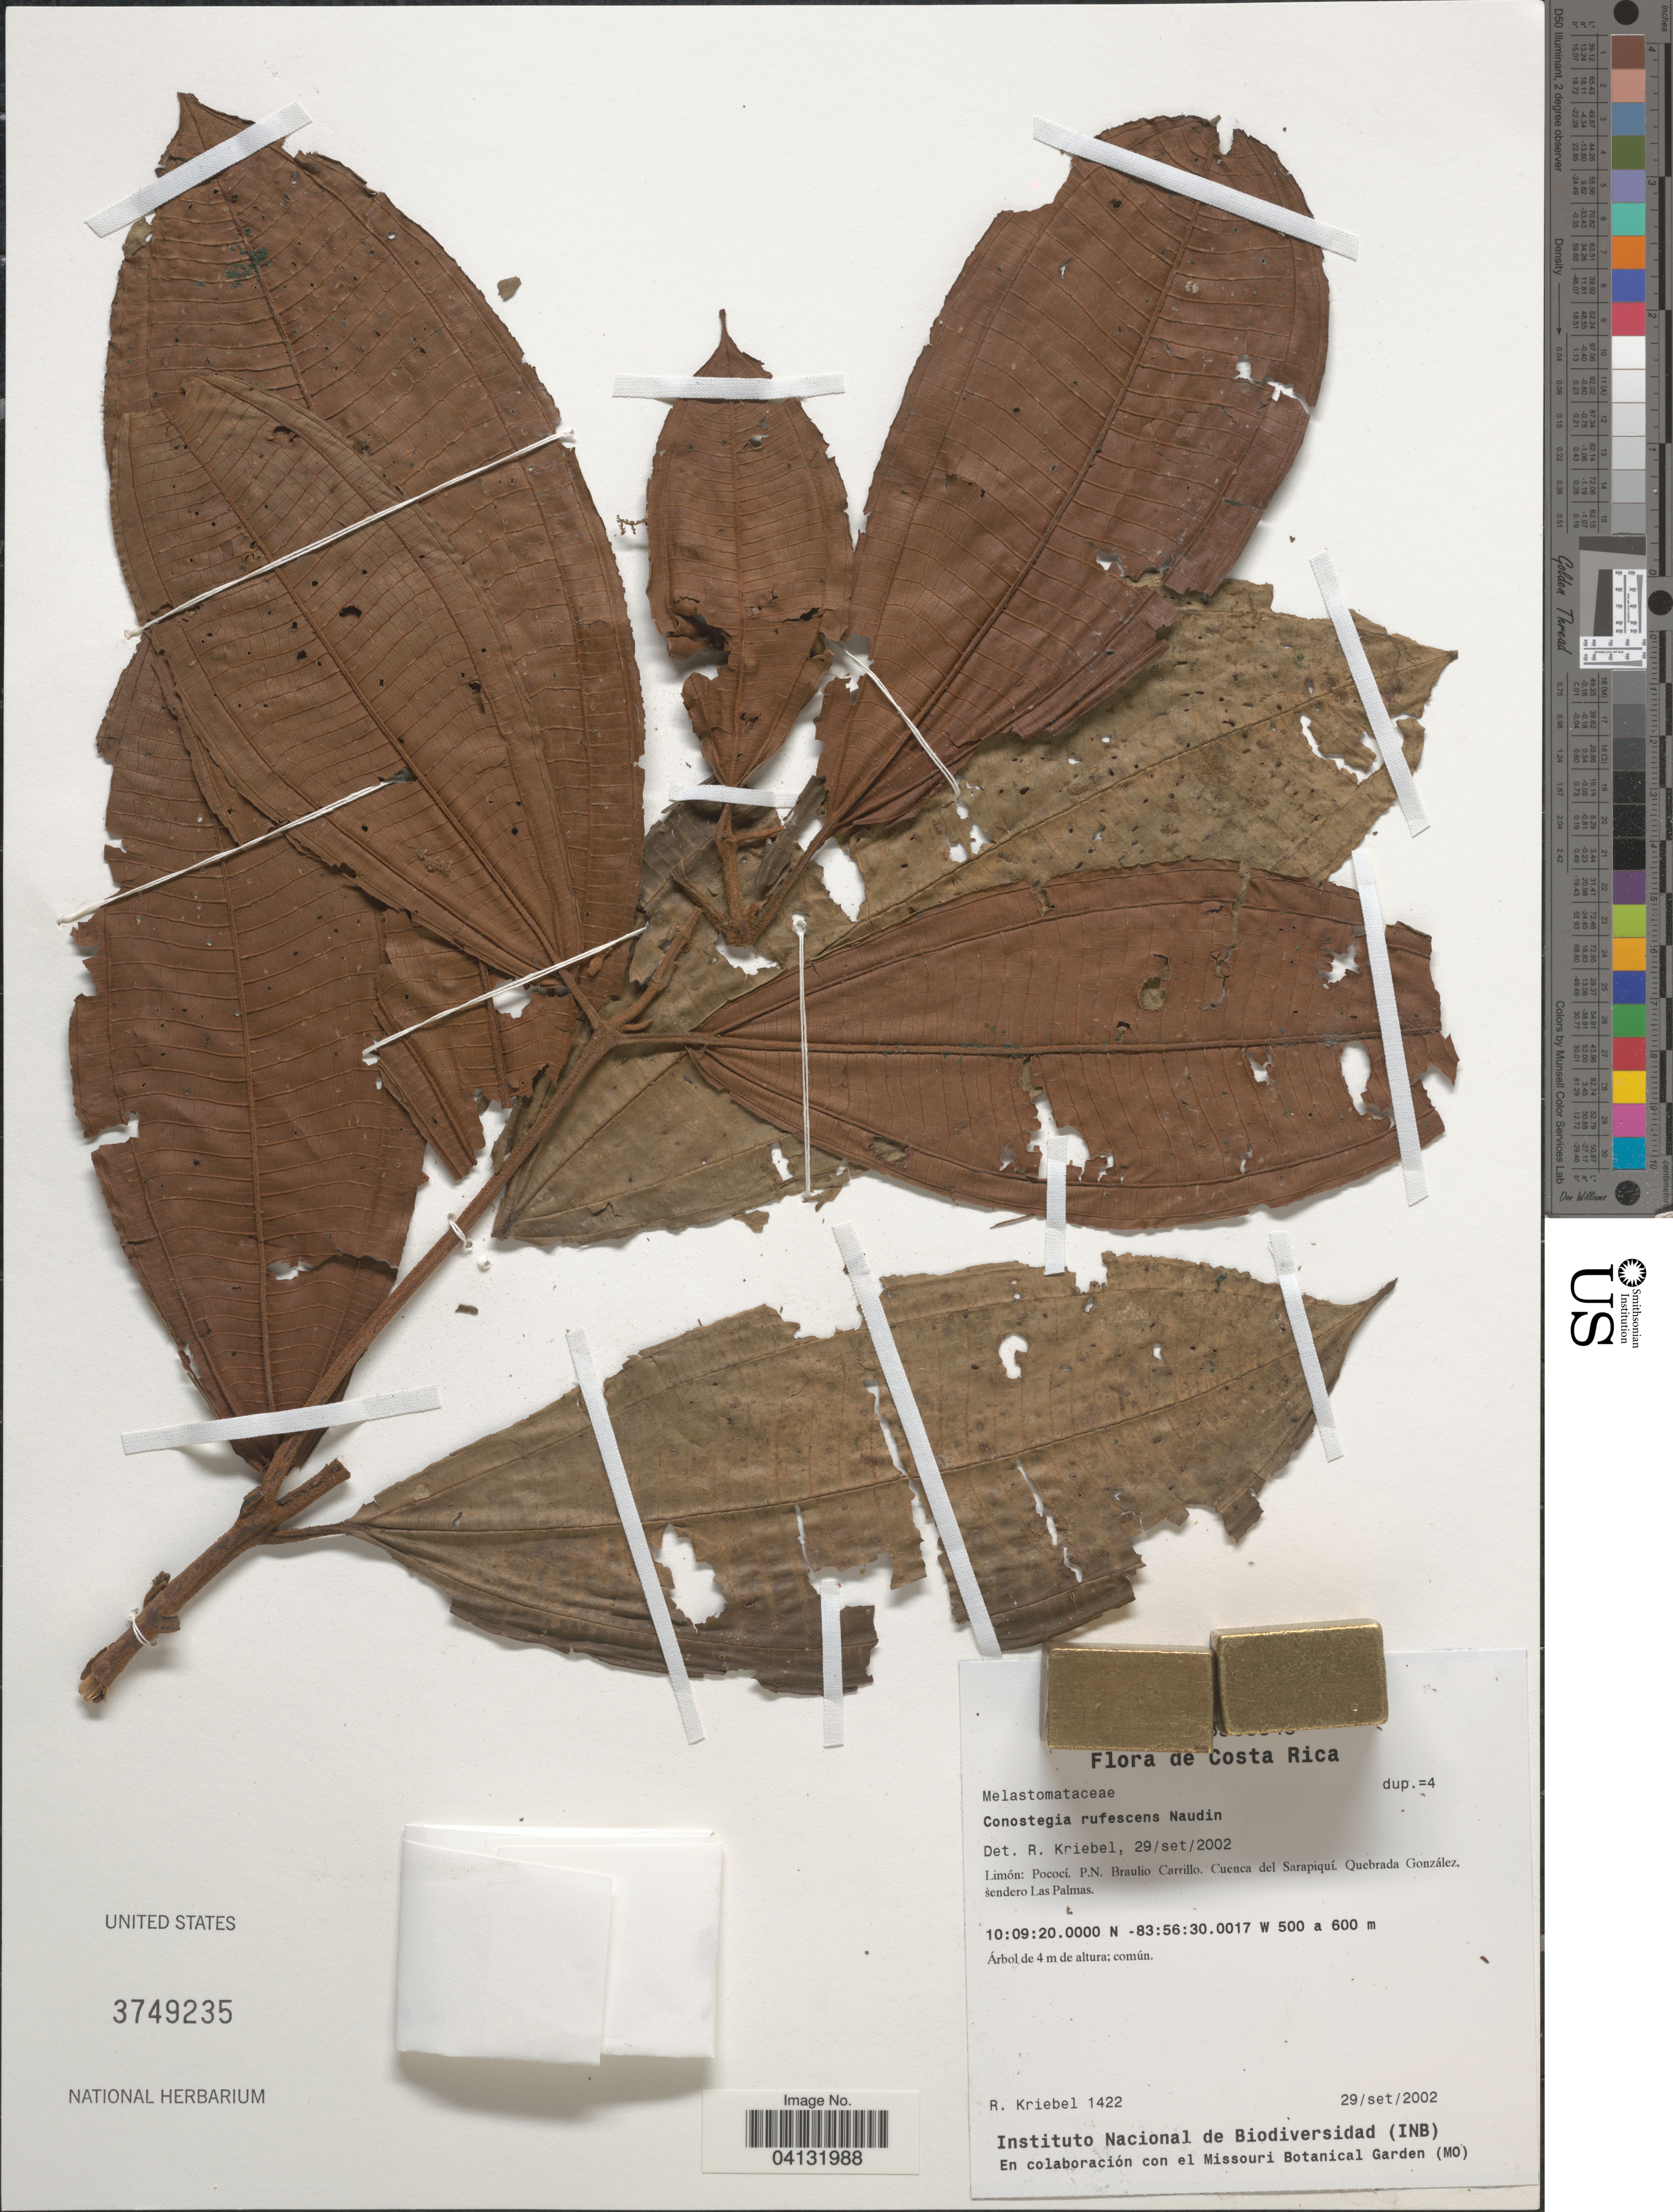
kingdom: Plantae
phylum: Tracheophyta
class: Magnoliopsida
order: Myrtales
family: Melastomataceae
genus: Conostegia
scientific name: Conostegia rufescens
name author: Naudin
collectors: R. Kriebel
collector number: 1422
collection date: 2002-09-29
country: Costa Rica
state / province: Limón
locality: Pococí. P.N. Braulio Carrillo. Cuenca del Sarapiquí. Quebrada González, sendero Las Palmas.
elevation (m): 500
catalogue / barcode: US 3749235